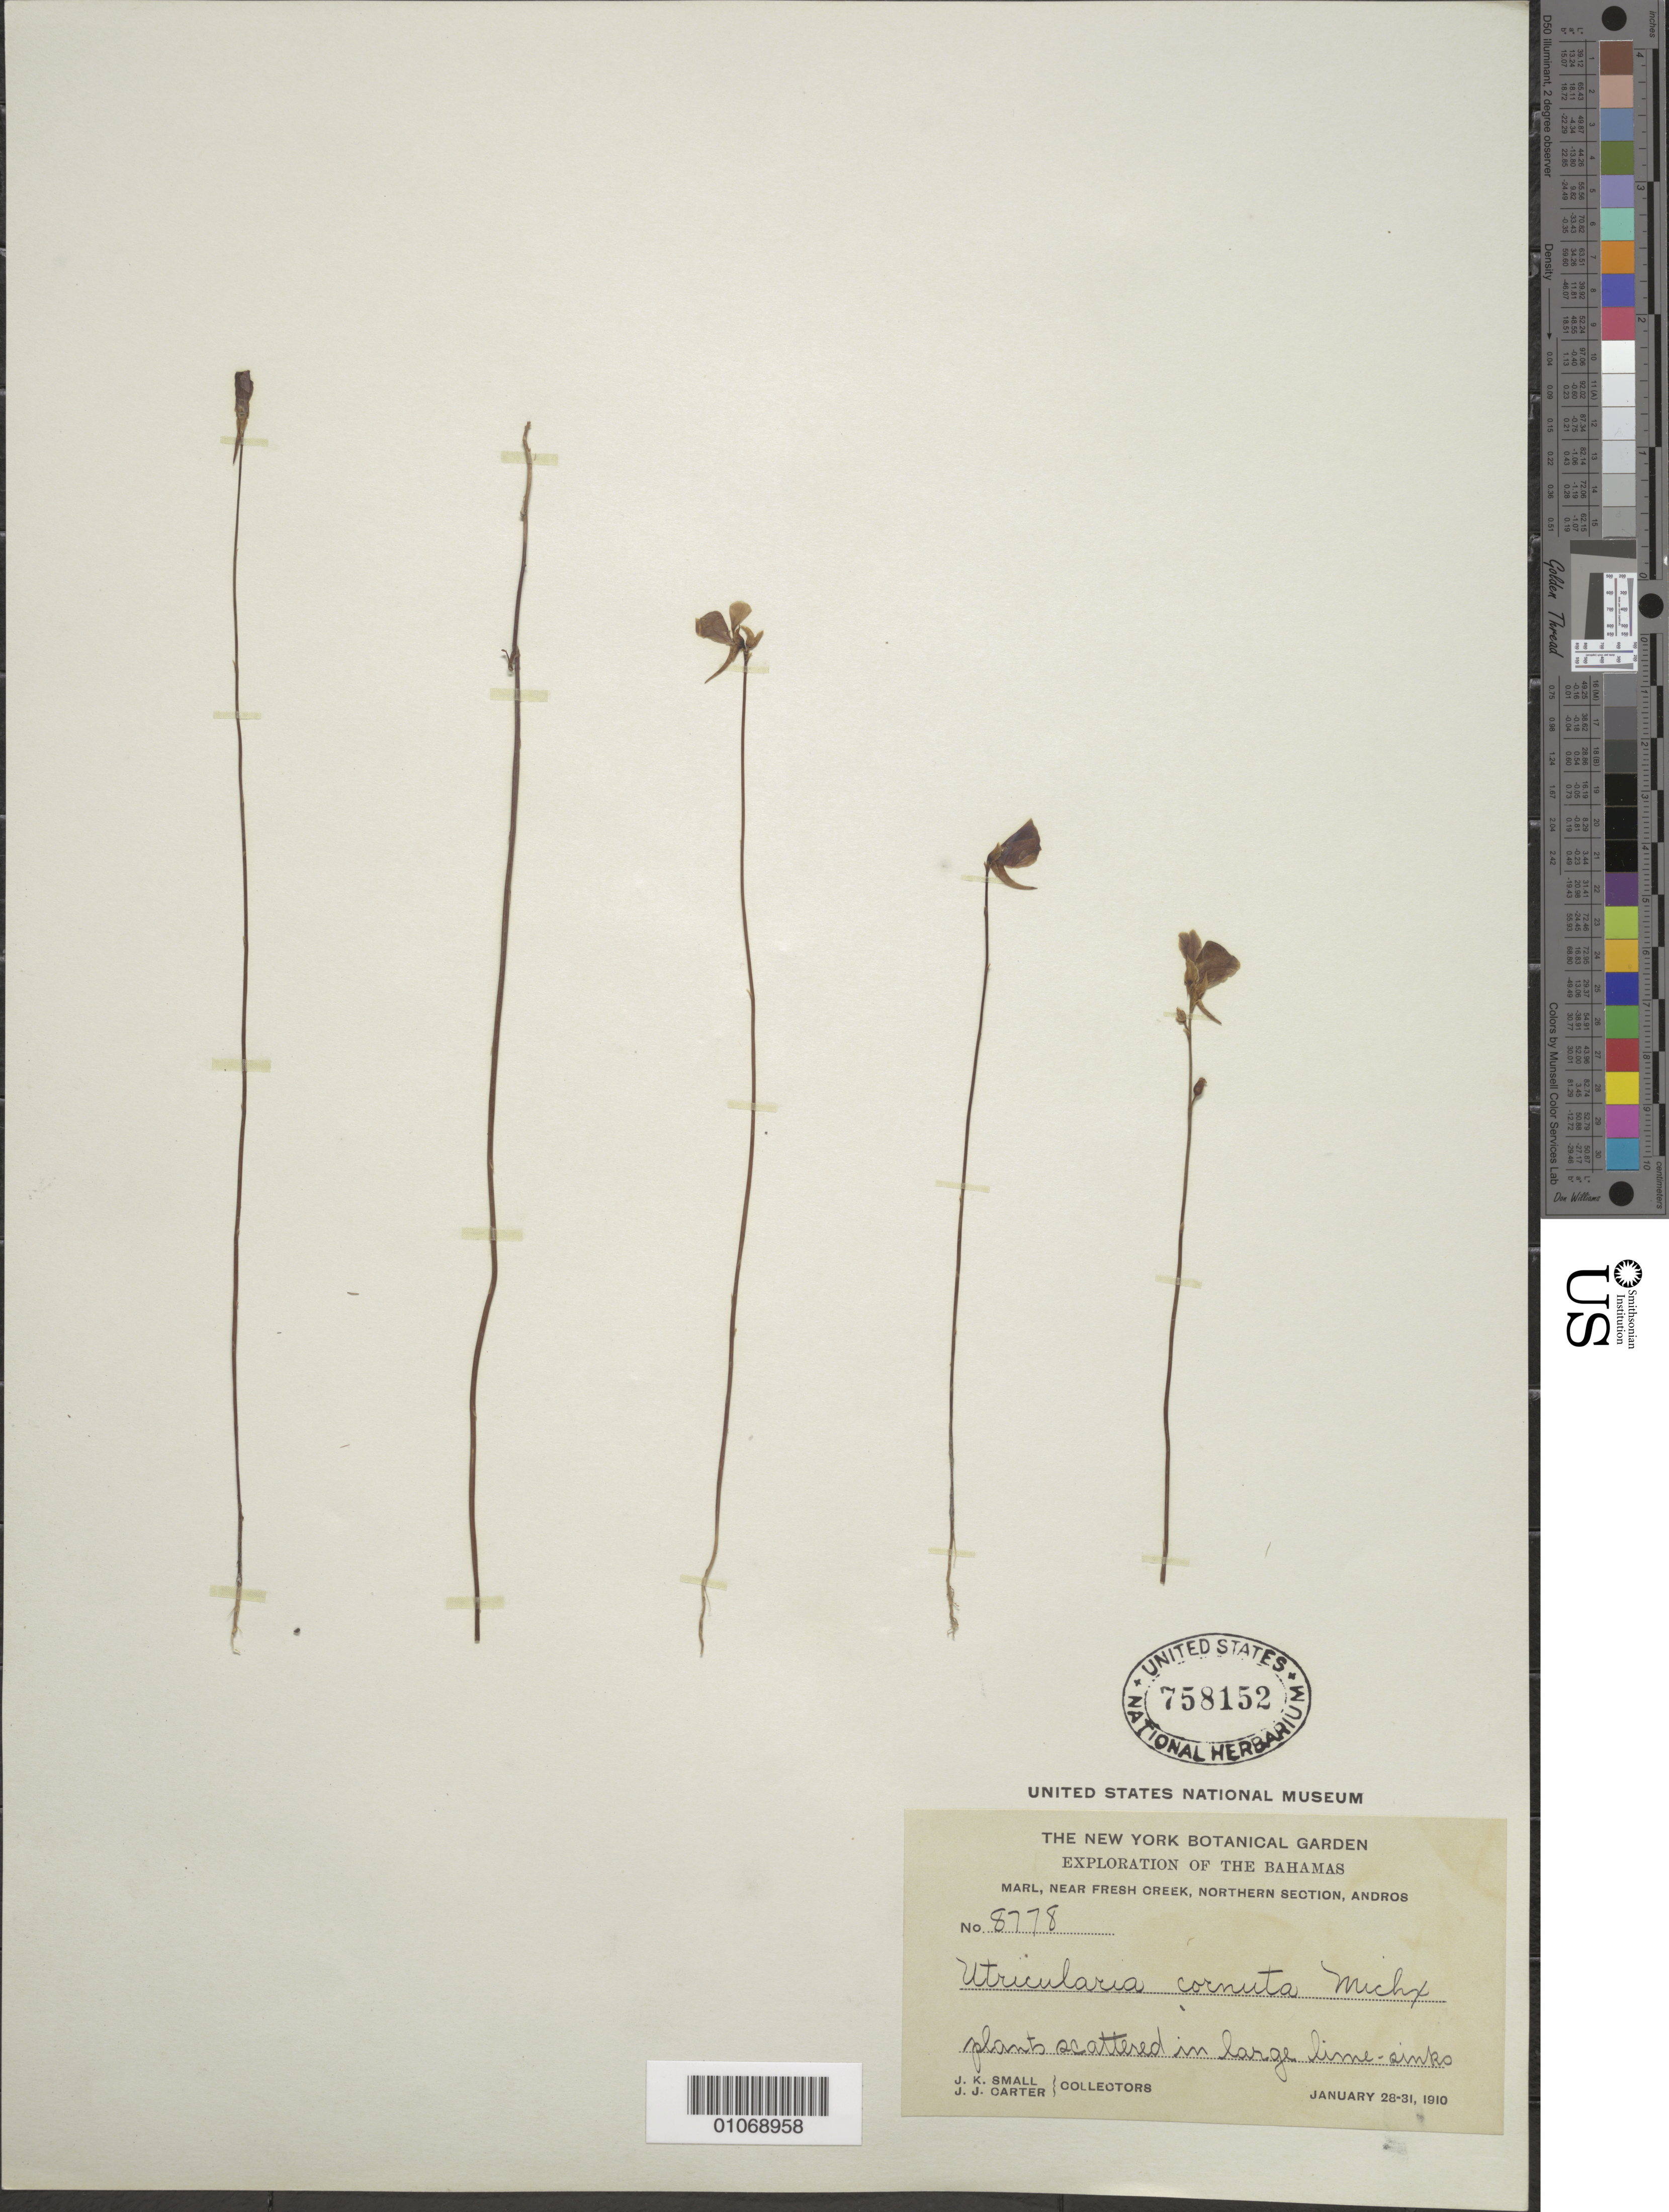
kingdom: Plantae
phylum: Tracheophyta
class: Magnoliopsida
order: Lamiales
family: Lentibulariaceae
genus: Utricularia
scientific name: Utricularia cornuta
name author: Michx.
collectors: J. K. Small & J. J. Carter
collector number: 8778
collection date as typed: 28 Jan 1910 to 31 Jan 1910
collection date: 1910-01-28/1910-01-31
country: Bahamas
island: Andros I.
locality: Marl, near Fresh Creek, northern section, Andros. Plants scattered in large lime-sinks.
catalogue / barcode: US 758152